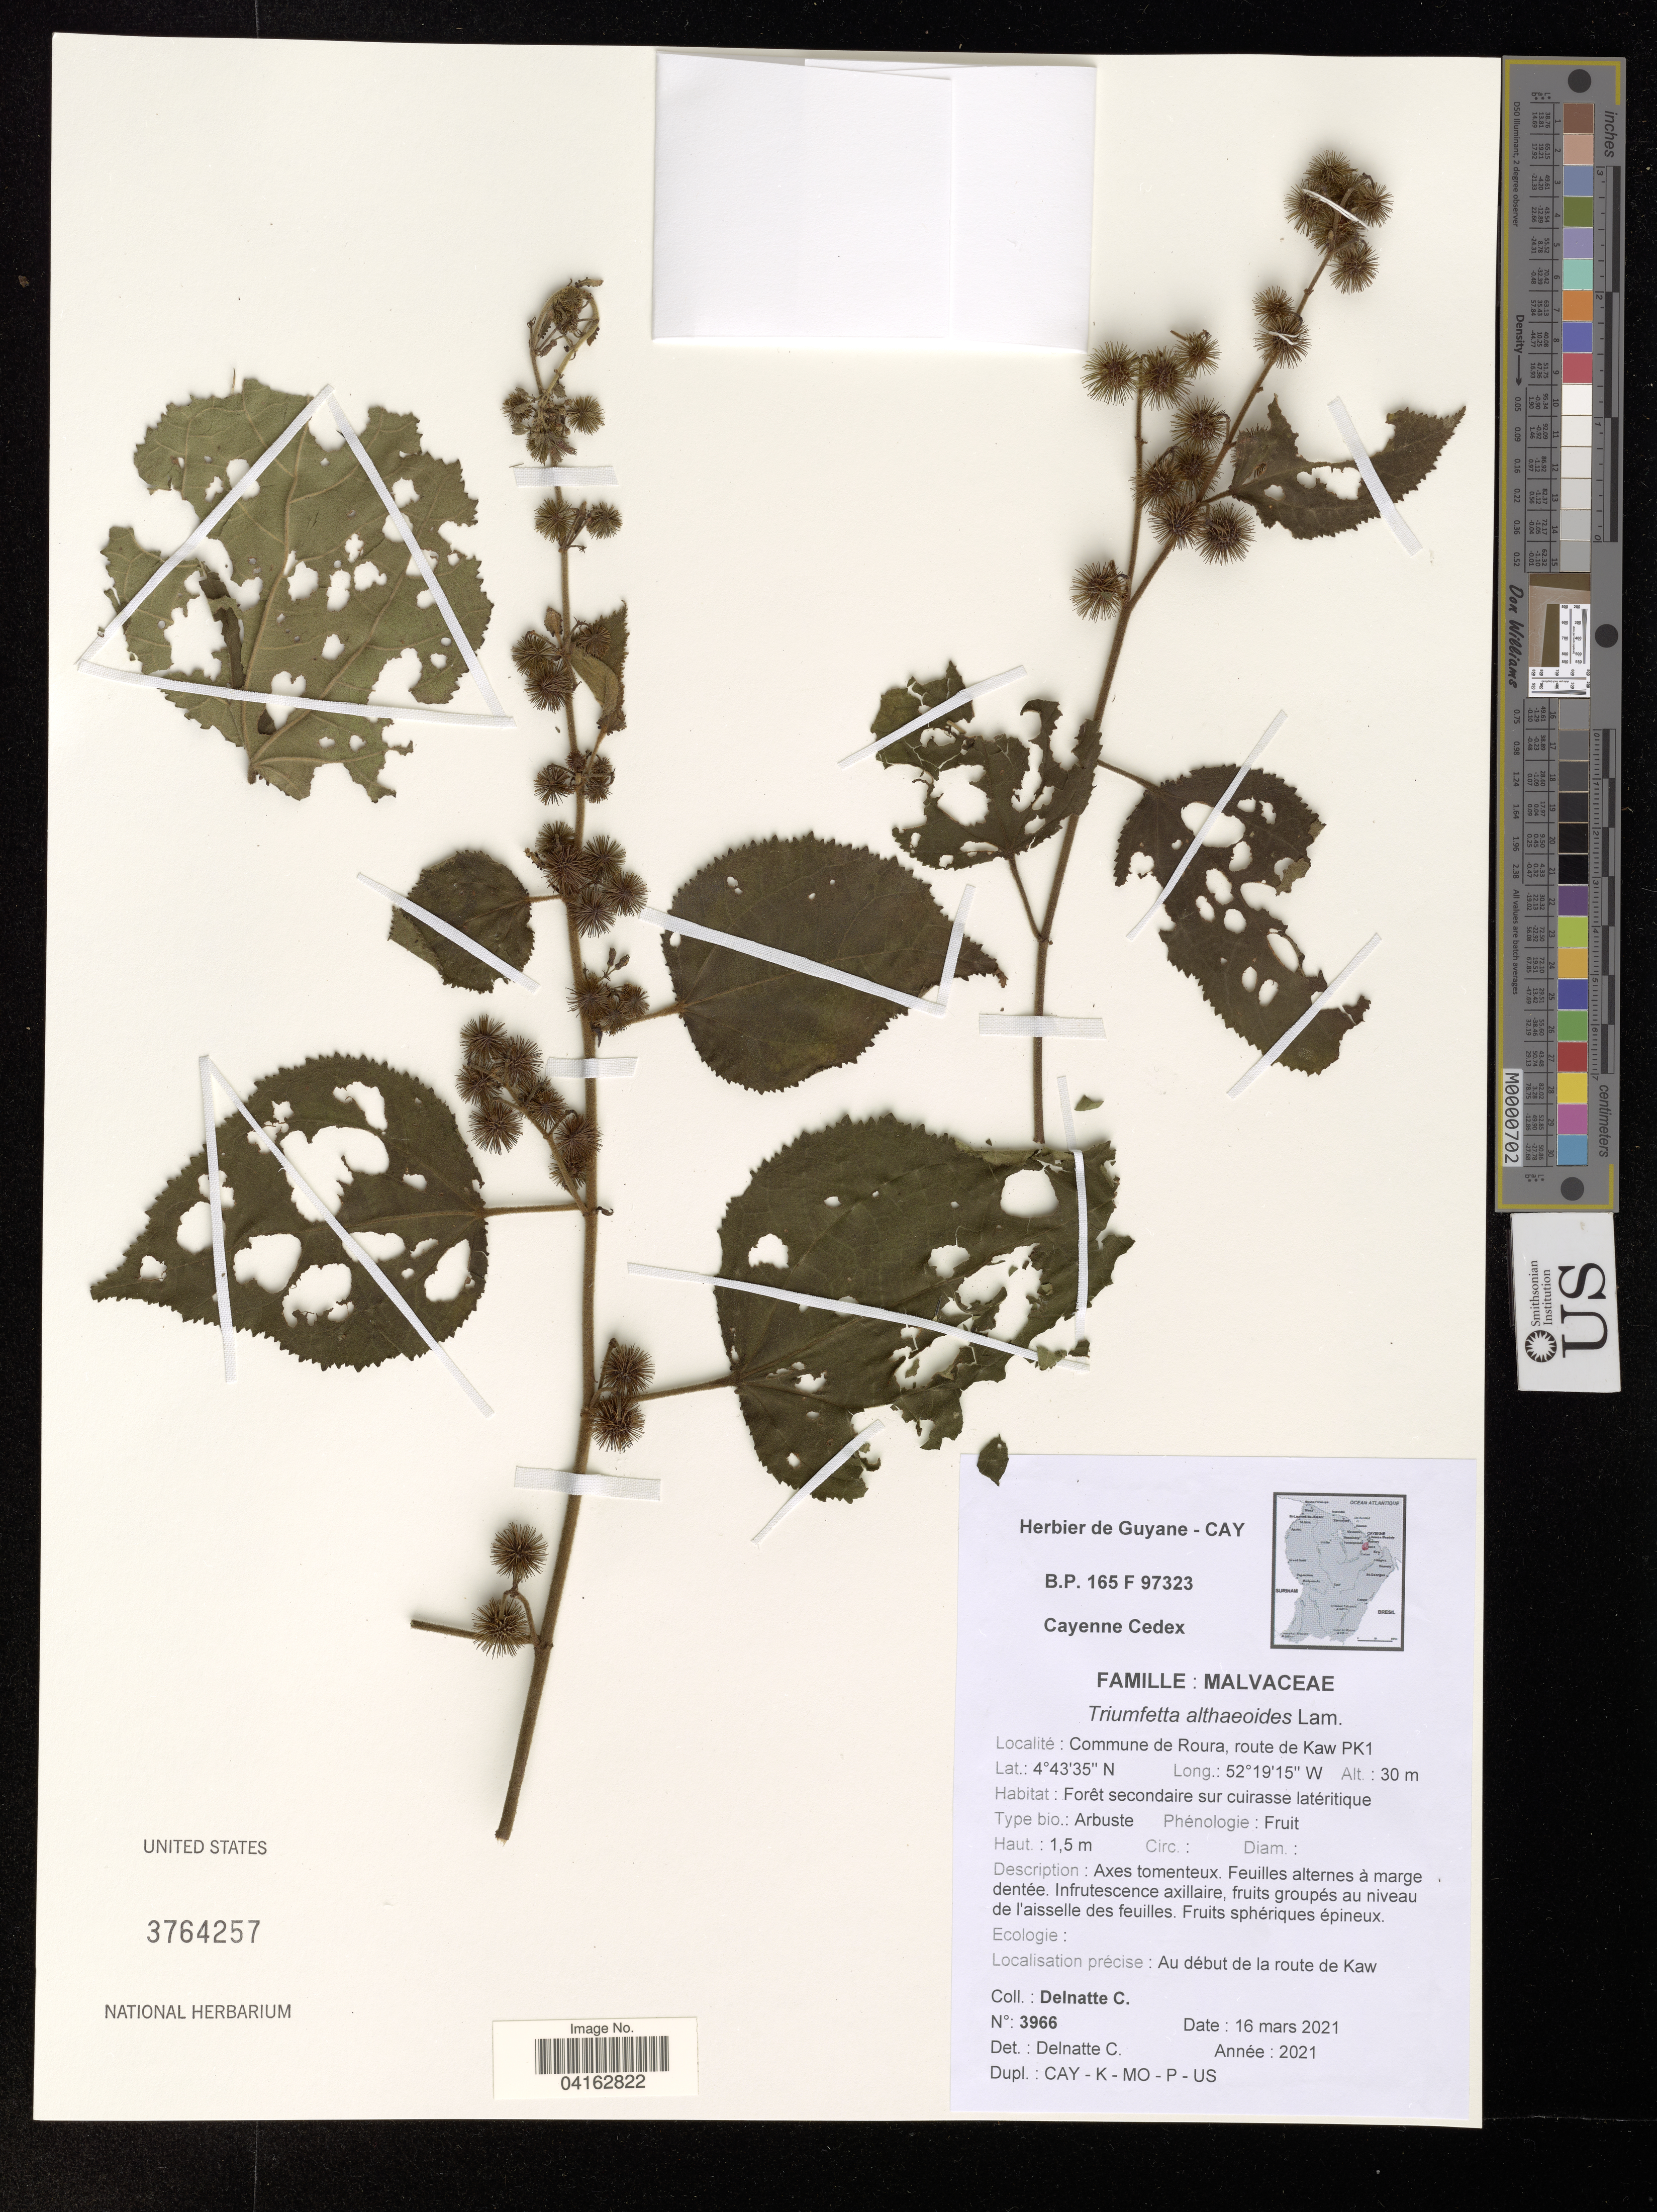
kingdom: Plantae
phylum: Tracheophyta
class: Magnoliopsida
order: Malvales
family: Malvaceae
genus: Triumfetta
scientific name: Triumfetta althaeoides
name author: Lam.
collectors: C. Delnatte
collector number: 3966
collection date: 2021-03-16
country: French Guiana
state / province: Cayenne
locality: Commune de Roura, route de Kaw PK1.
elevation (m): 30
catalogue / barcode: US 3764257